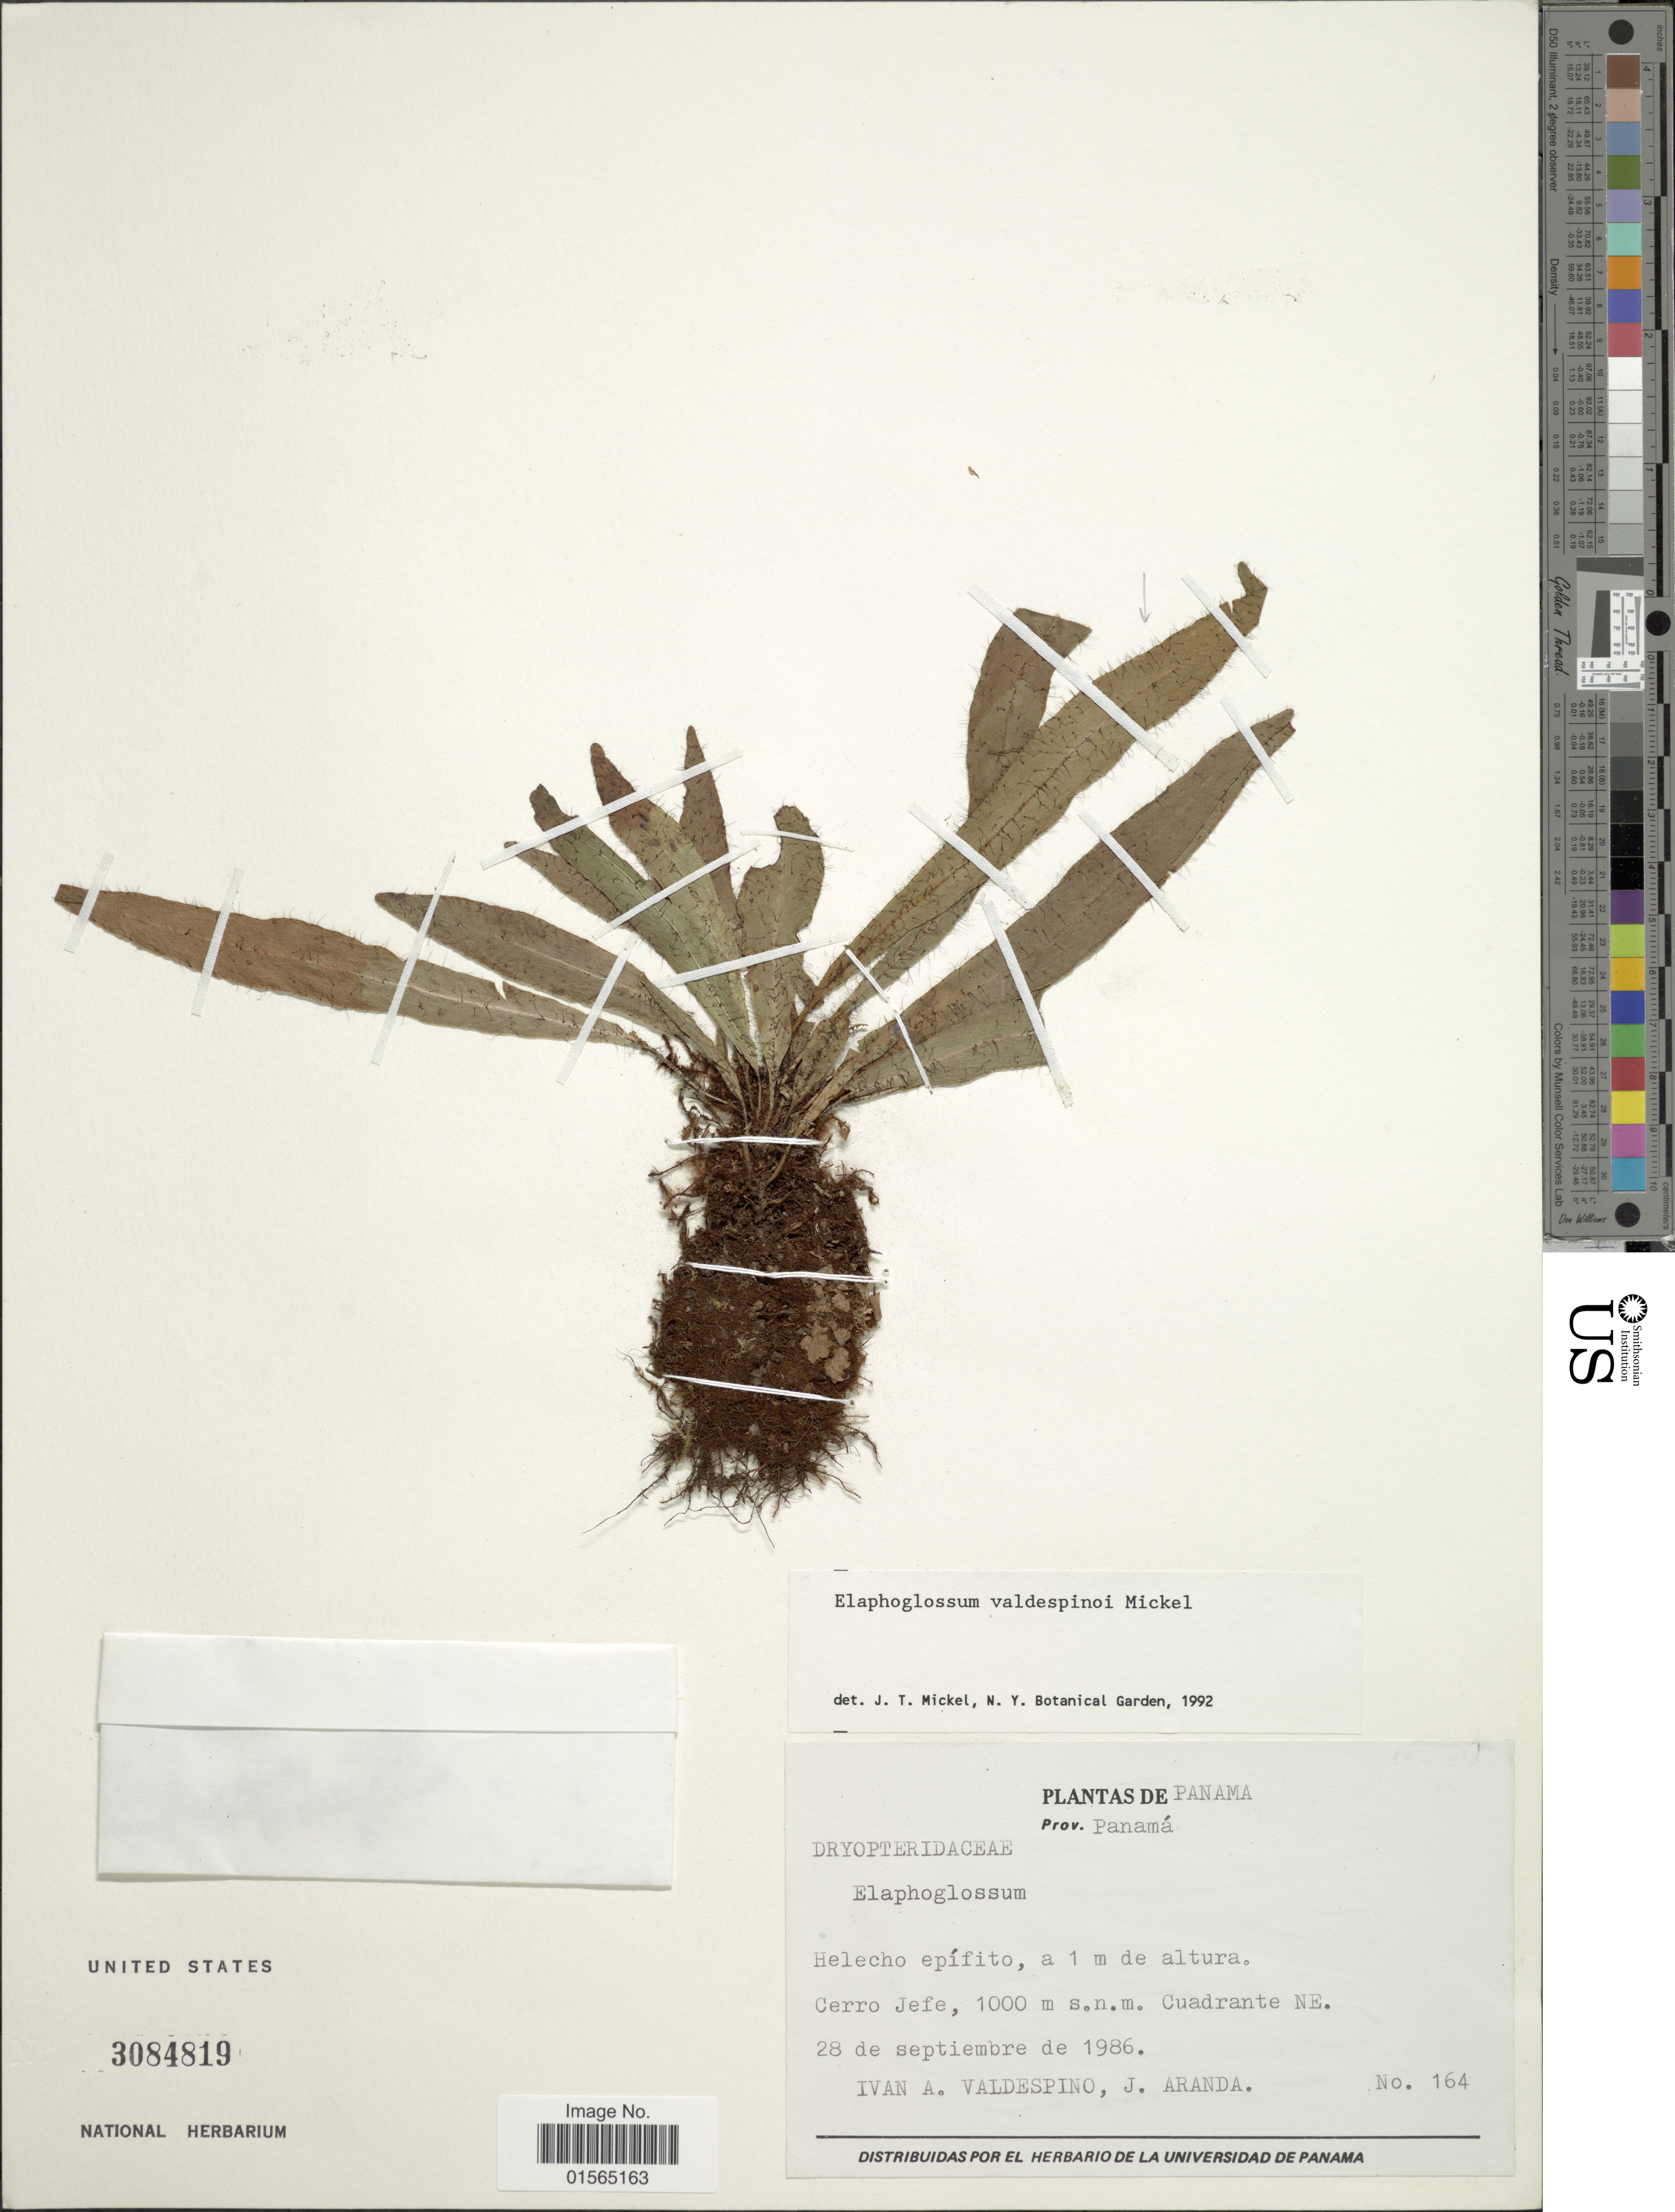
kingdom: Plantae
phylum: Tracheophyta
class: Polypodiopsida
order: Polypodiales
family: Dryopteridaceae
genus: Elaphoglossum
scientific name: Elaphoglossum valdespinoi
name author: Mickel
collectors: I. A. Valdespino & J. Aranda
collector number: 164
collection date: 1986-09-28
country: Panama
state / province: Panamá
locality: Cerro Jefe, s.n.m. Cuadrante NE.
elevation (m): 1000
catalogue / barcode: US 3084819